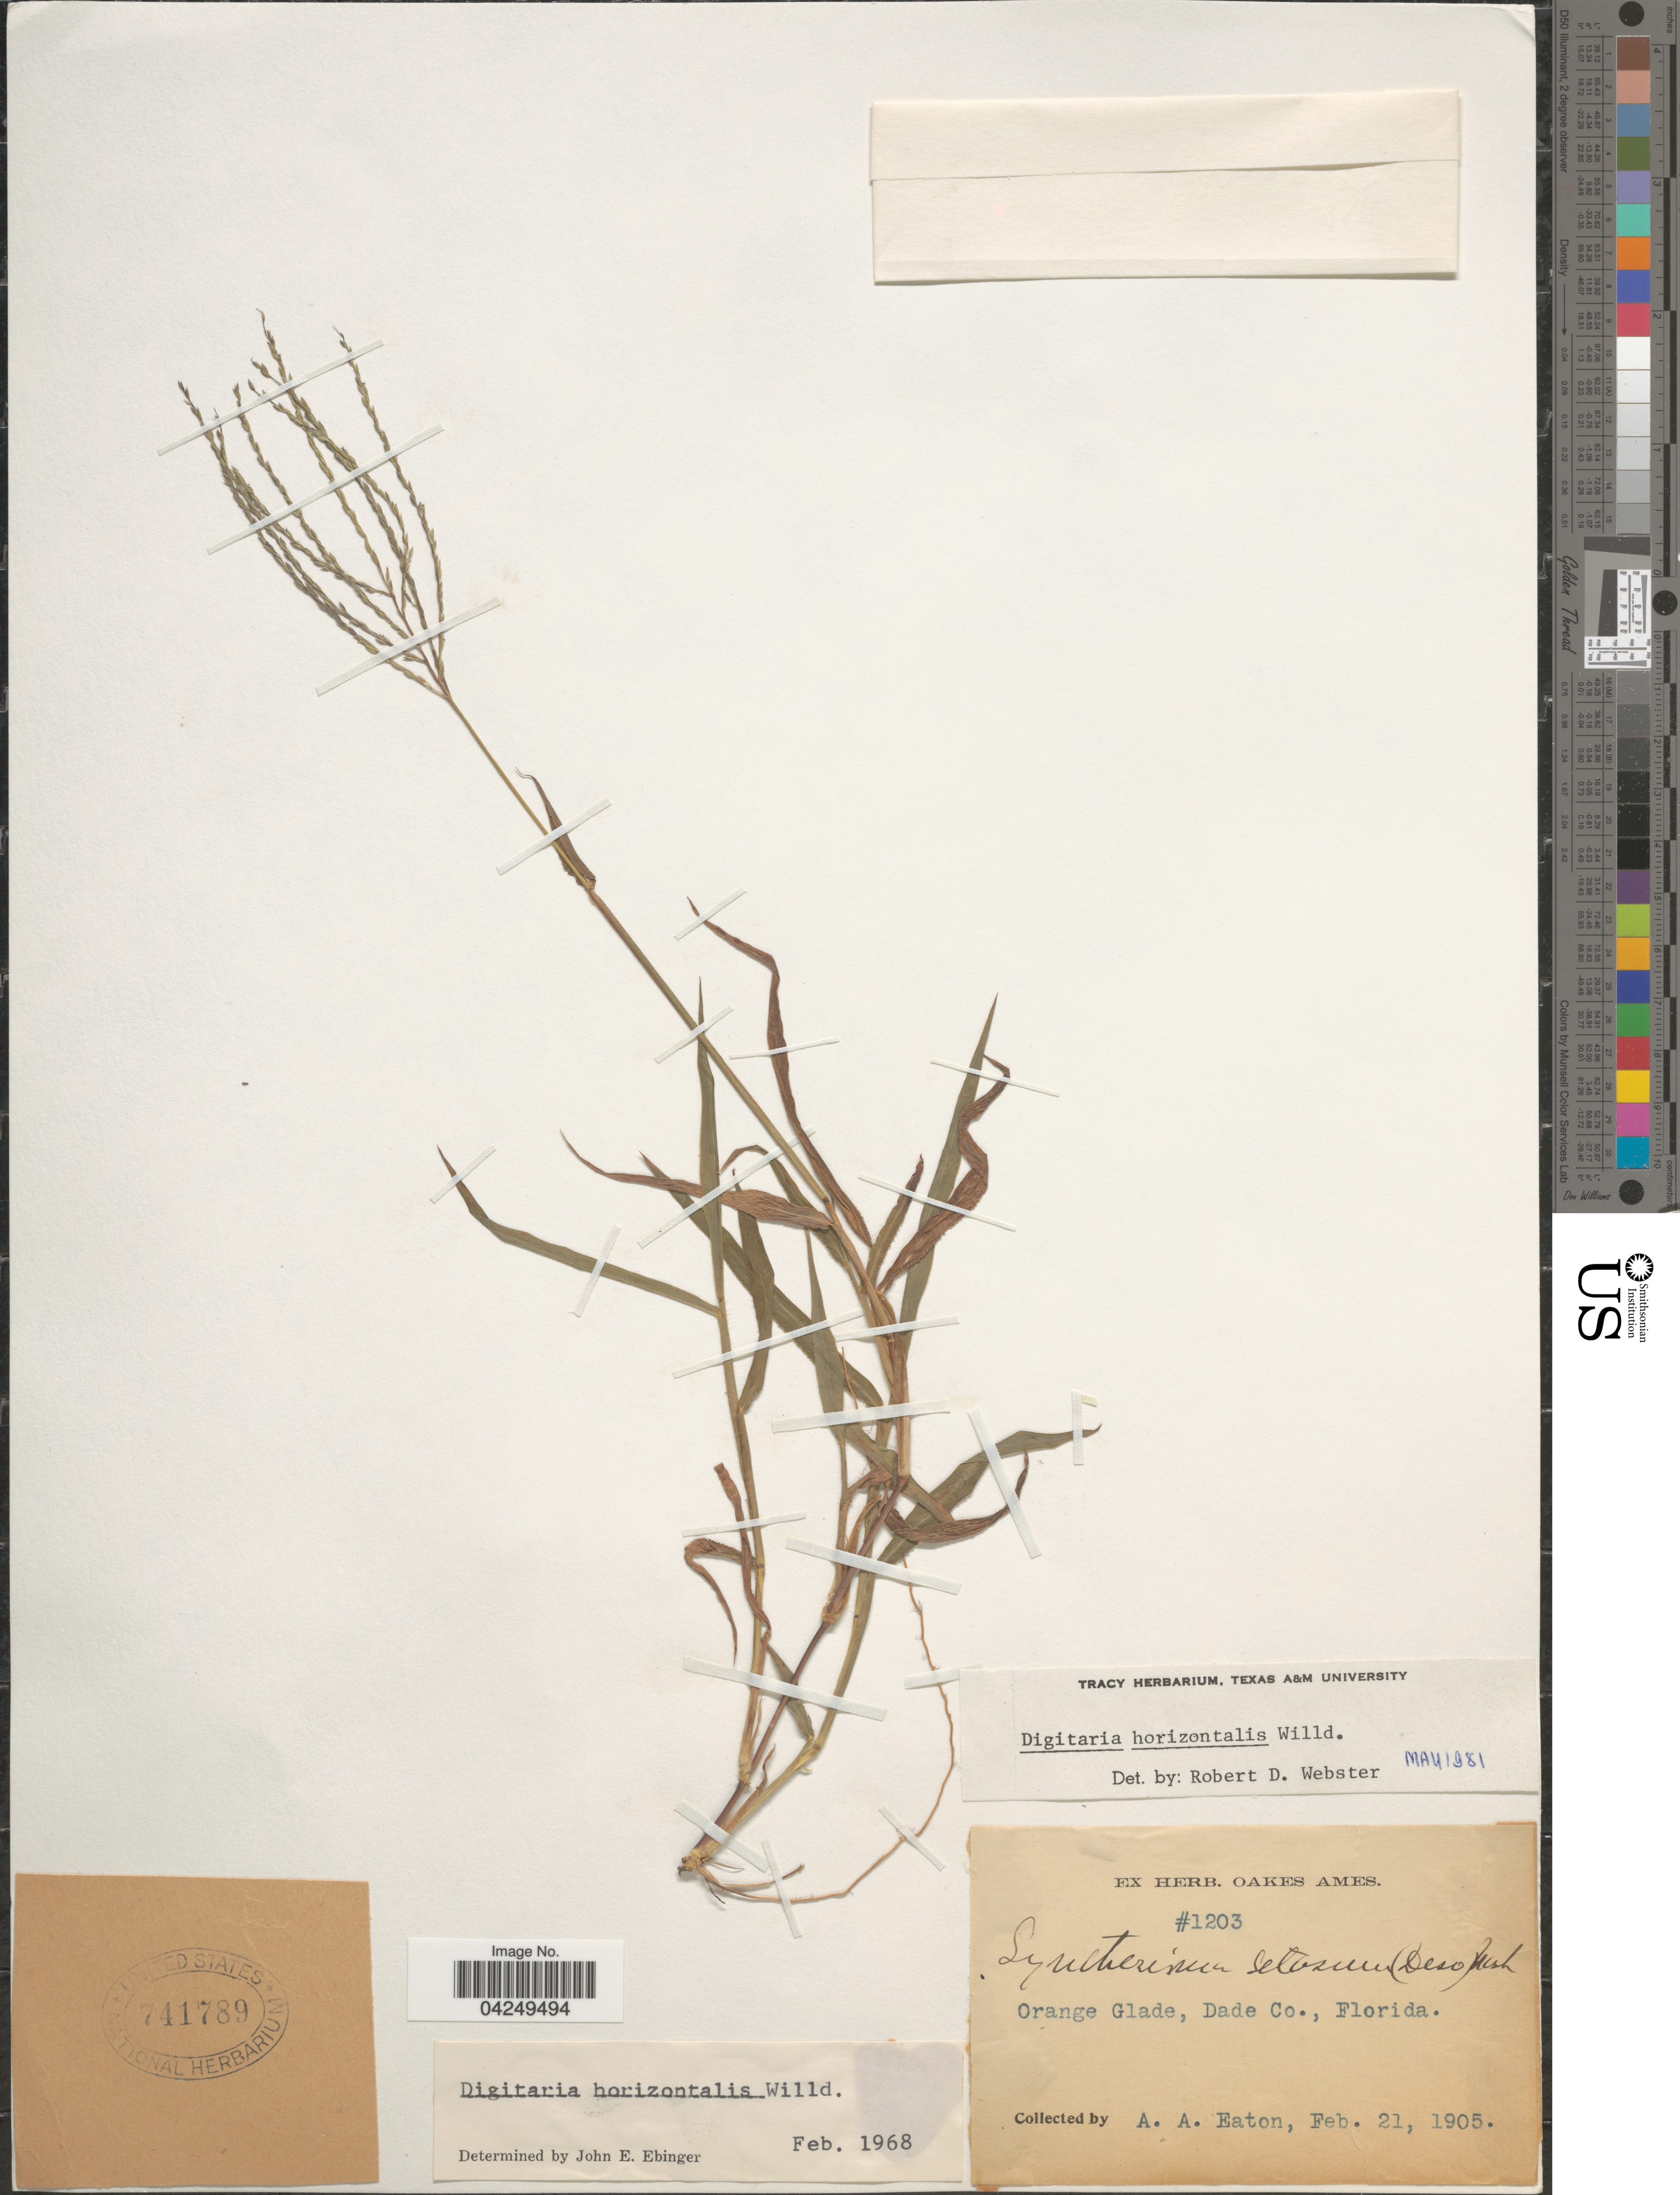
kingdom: Plantae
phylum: Tracheophyta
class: Liliopsida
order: Poales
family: Poaceae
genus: Digitaria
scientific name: Digitaria horizontalis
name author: Willd.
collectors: A. A. Eaton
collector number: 1203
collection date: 1905-02-21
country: United States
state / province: Florida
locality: Orange Glade, Dade Co.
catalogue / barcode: US 741789